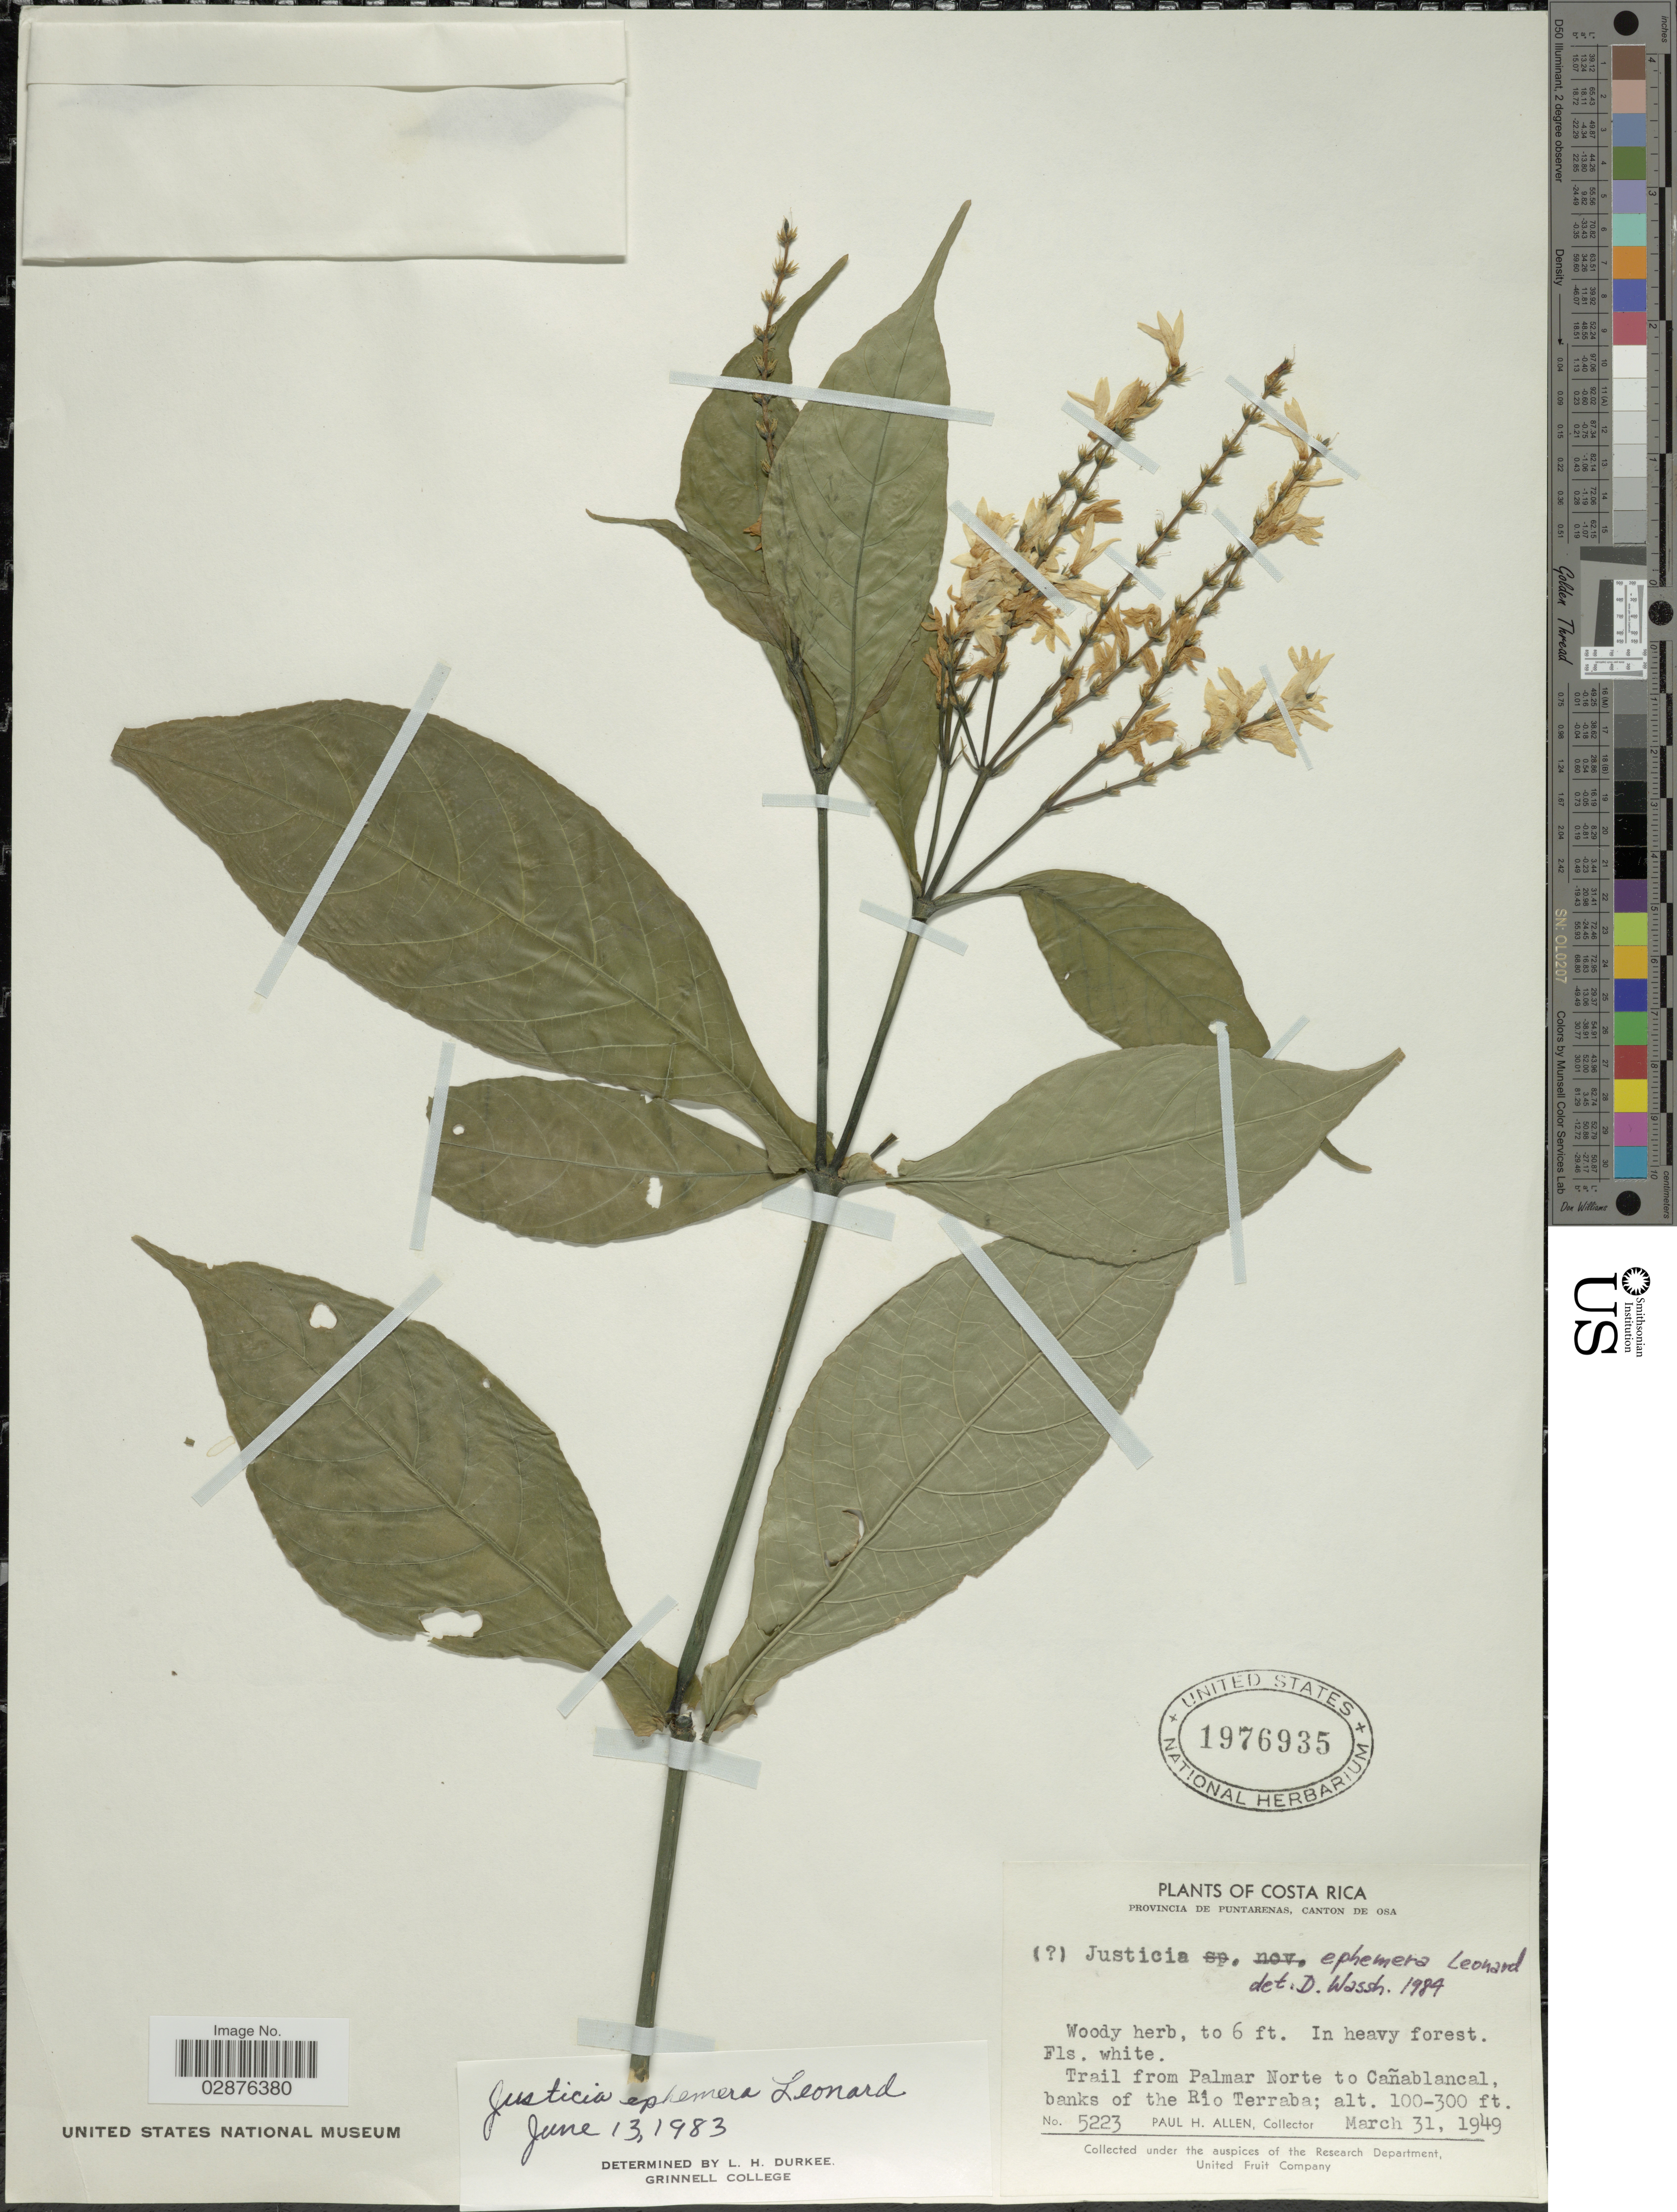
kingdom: Plantae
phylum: Tracheophyta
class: Magnoliopsida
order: Lamiales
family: Acanthaceae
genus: Justicia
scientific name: Justicia ephemera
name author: Leonard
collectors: P. H. Allen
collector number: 5223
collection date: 1949-03-31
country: Costa Rica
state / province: Puntarenas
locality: Canton de Osa. Trail from Palmar Norte to Cañablancal, banks of the Río Terraba.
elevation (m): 30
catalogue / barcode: US 1976935